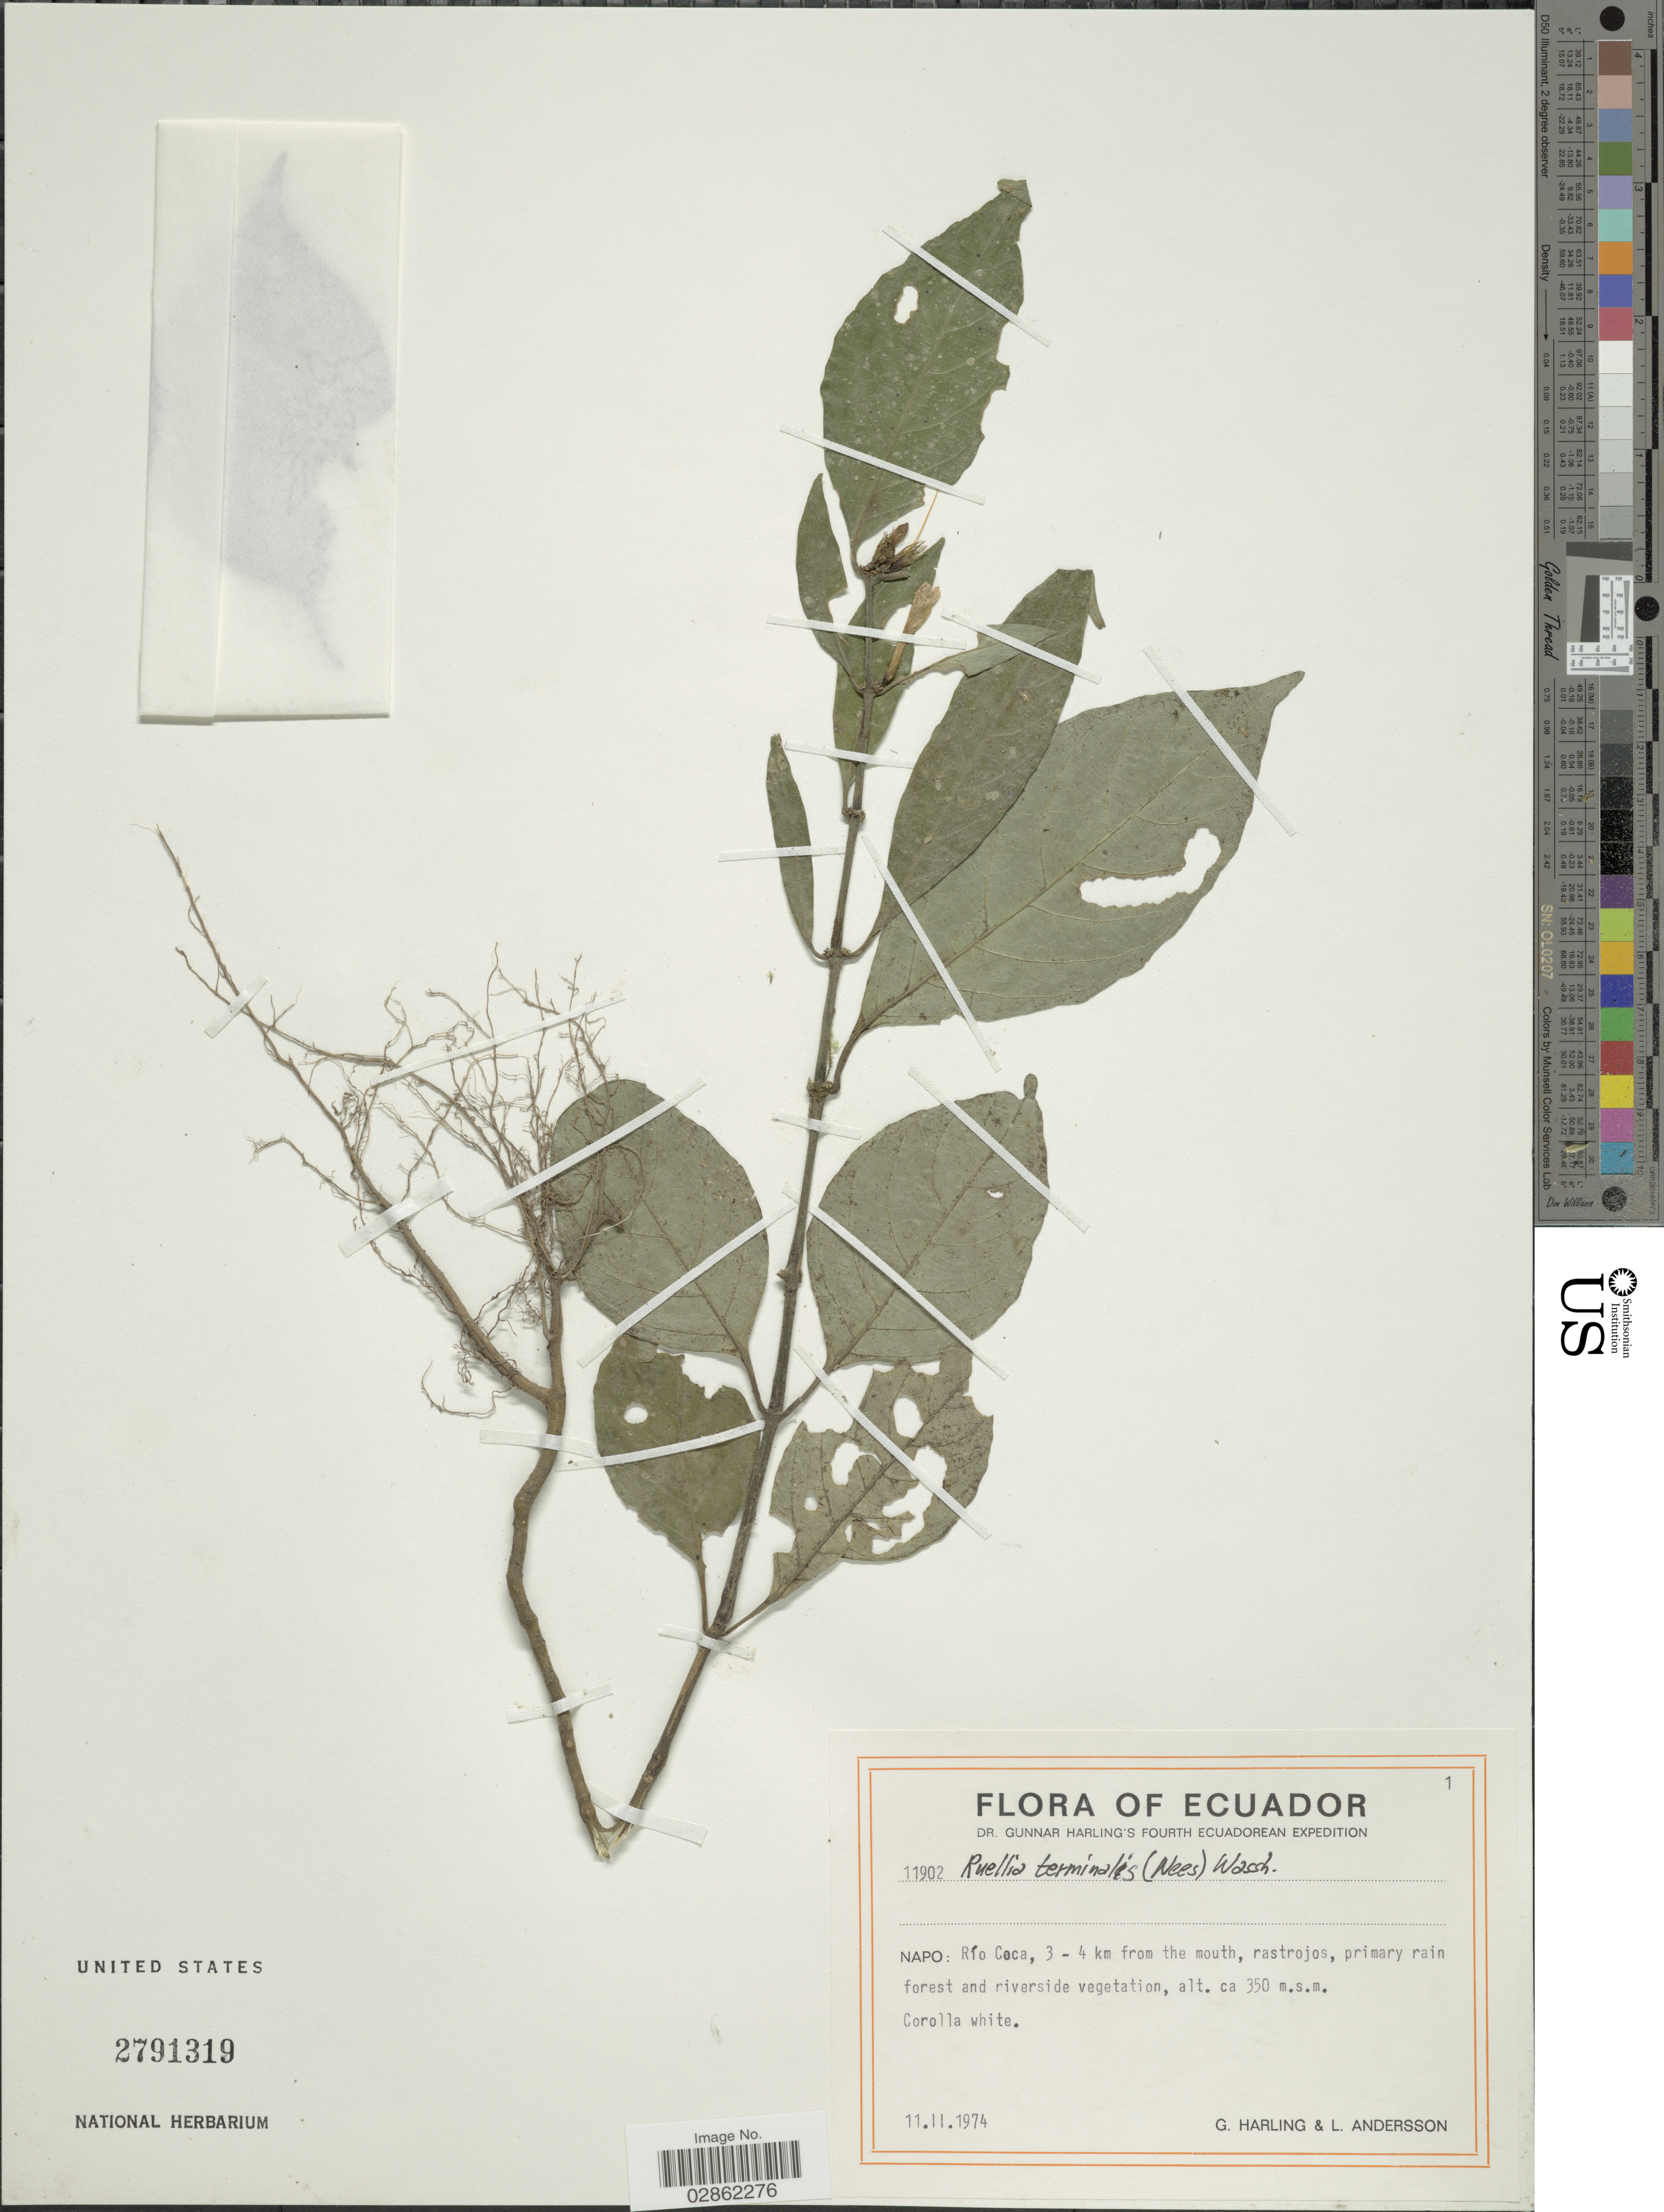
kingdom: Plantae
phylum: Tracheophyta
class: Magnoliopsida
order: Lamiales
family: Acanthaceae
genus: Ruellia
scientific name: Ruellia terminalis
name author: (Nees) Wassh.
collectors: G. Harling & L. Andersson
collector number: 11902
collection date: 1974-02-11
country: Ecuador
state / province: Napo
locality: Río Coca, 3-4 km from the mouth, rastrojos.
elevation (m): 350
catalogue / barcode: US 2791319